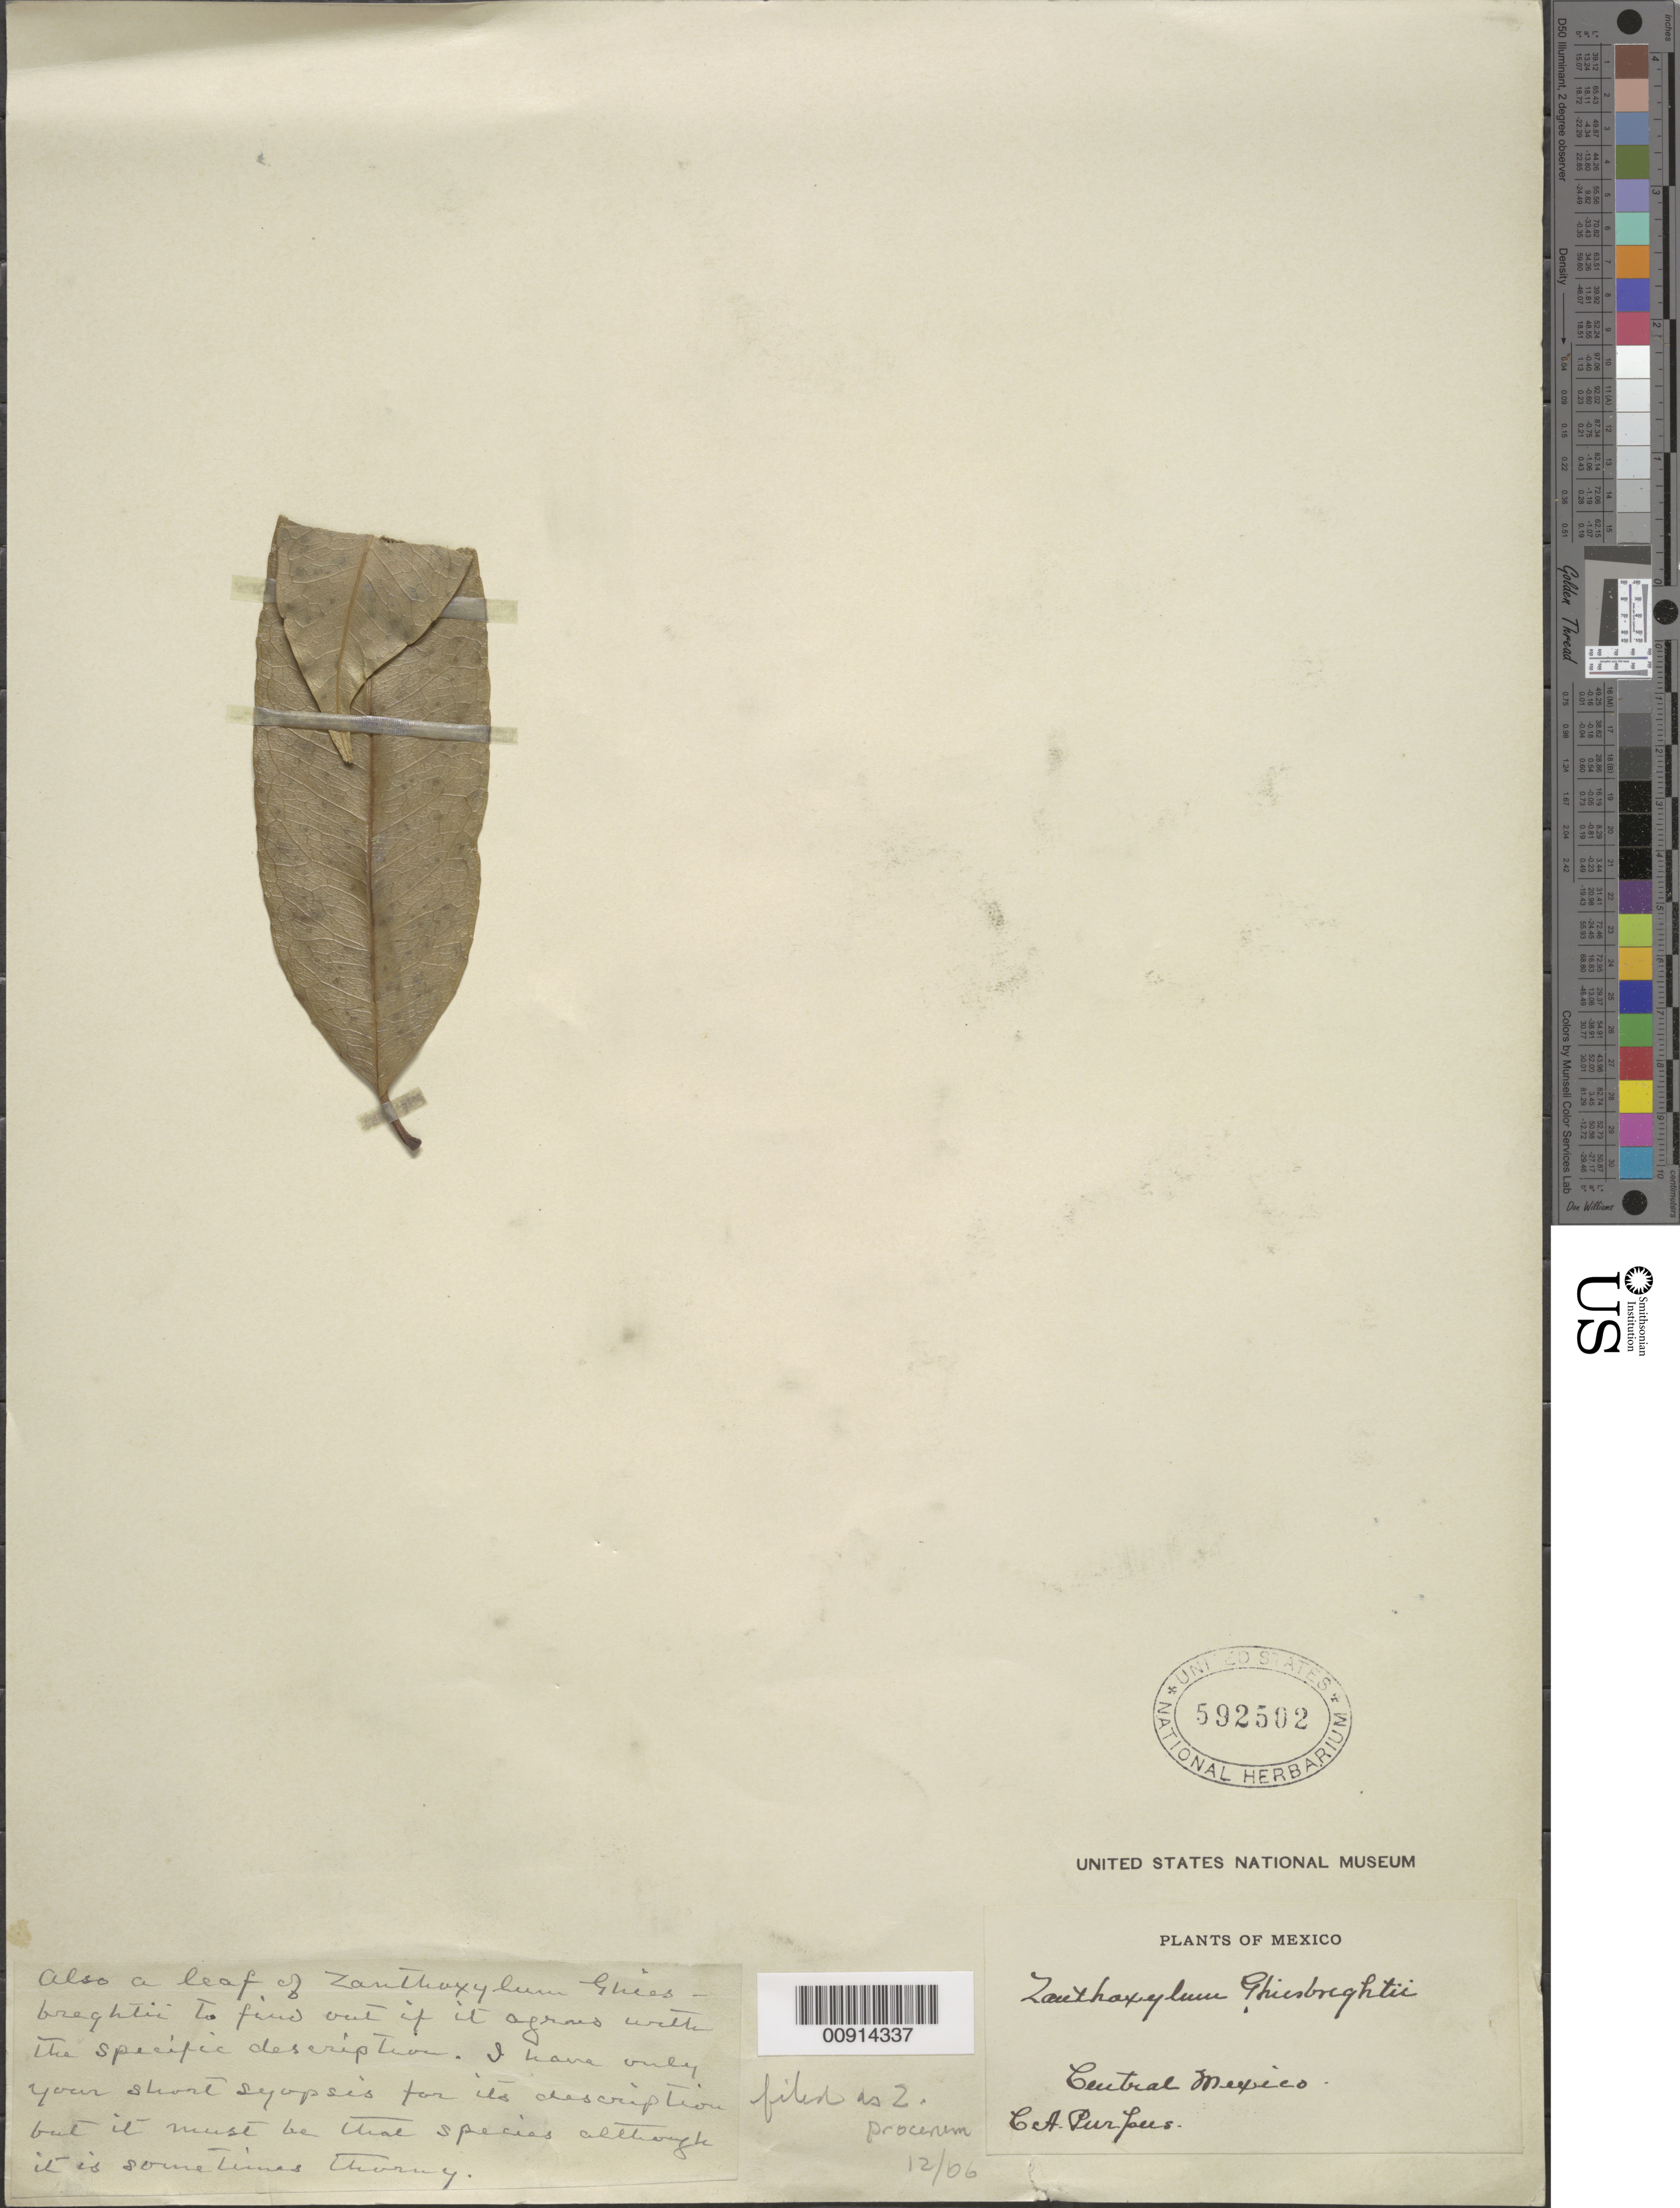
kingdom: Plantae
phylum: Tracheophyta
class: Magnoliopsida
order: Sapindales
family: Rutaceae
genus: Zanthoxylum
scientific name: Zanthoxylum procerum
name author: Donn. Sm.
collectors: C. A. Purpus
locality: Central Mexico.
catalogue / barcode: US 592502